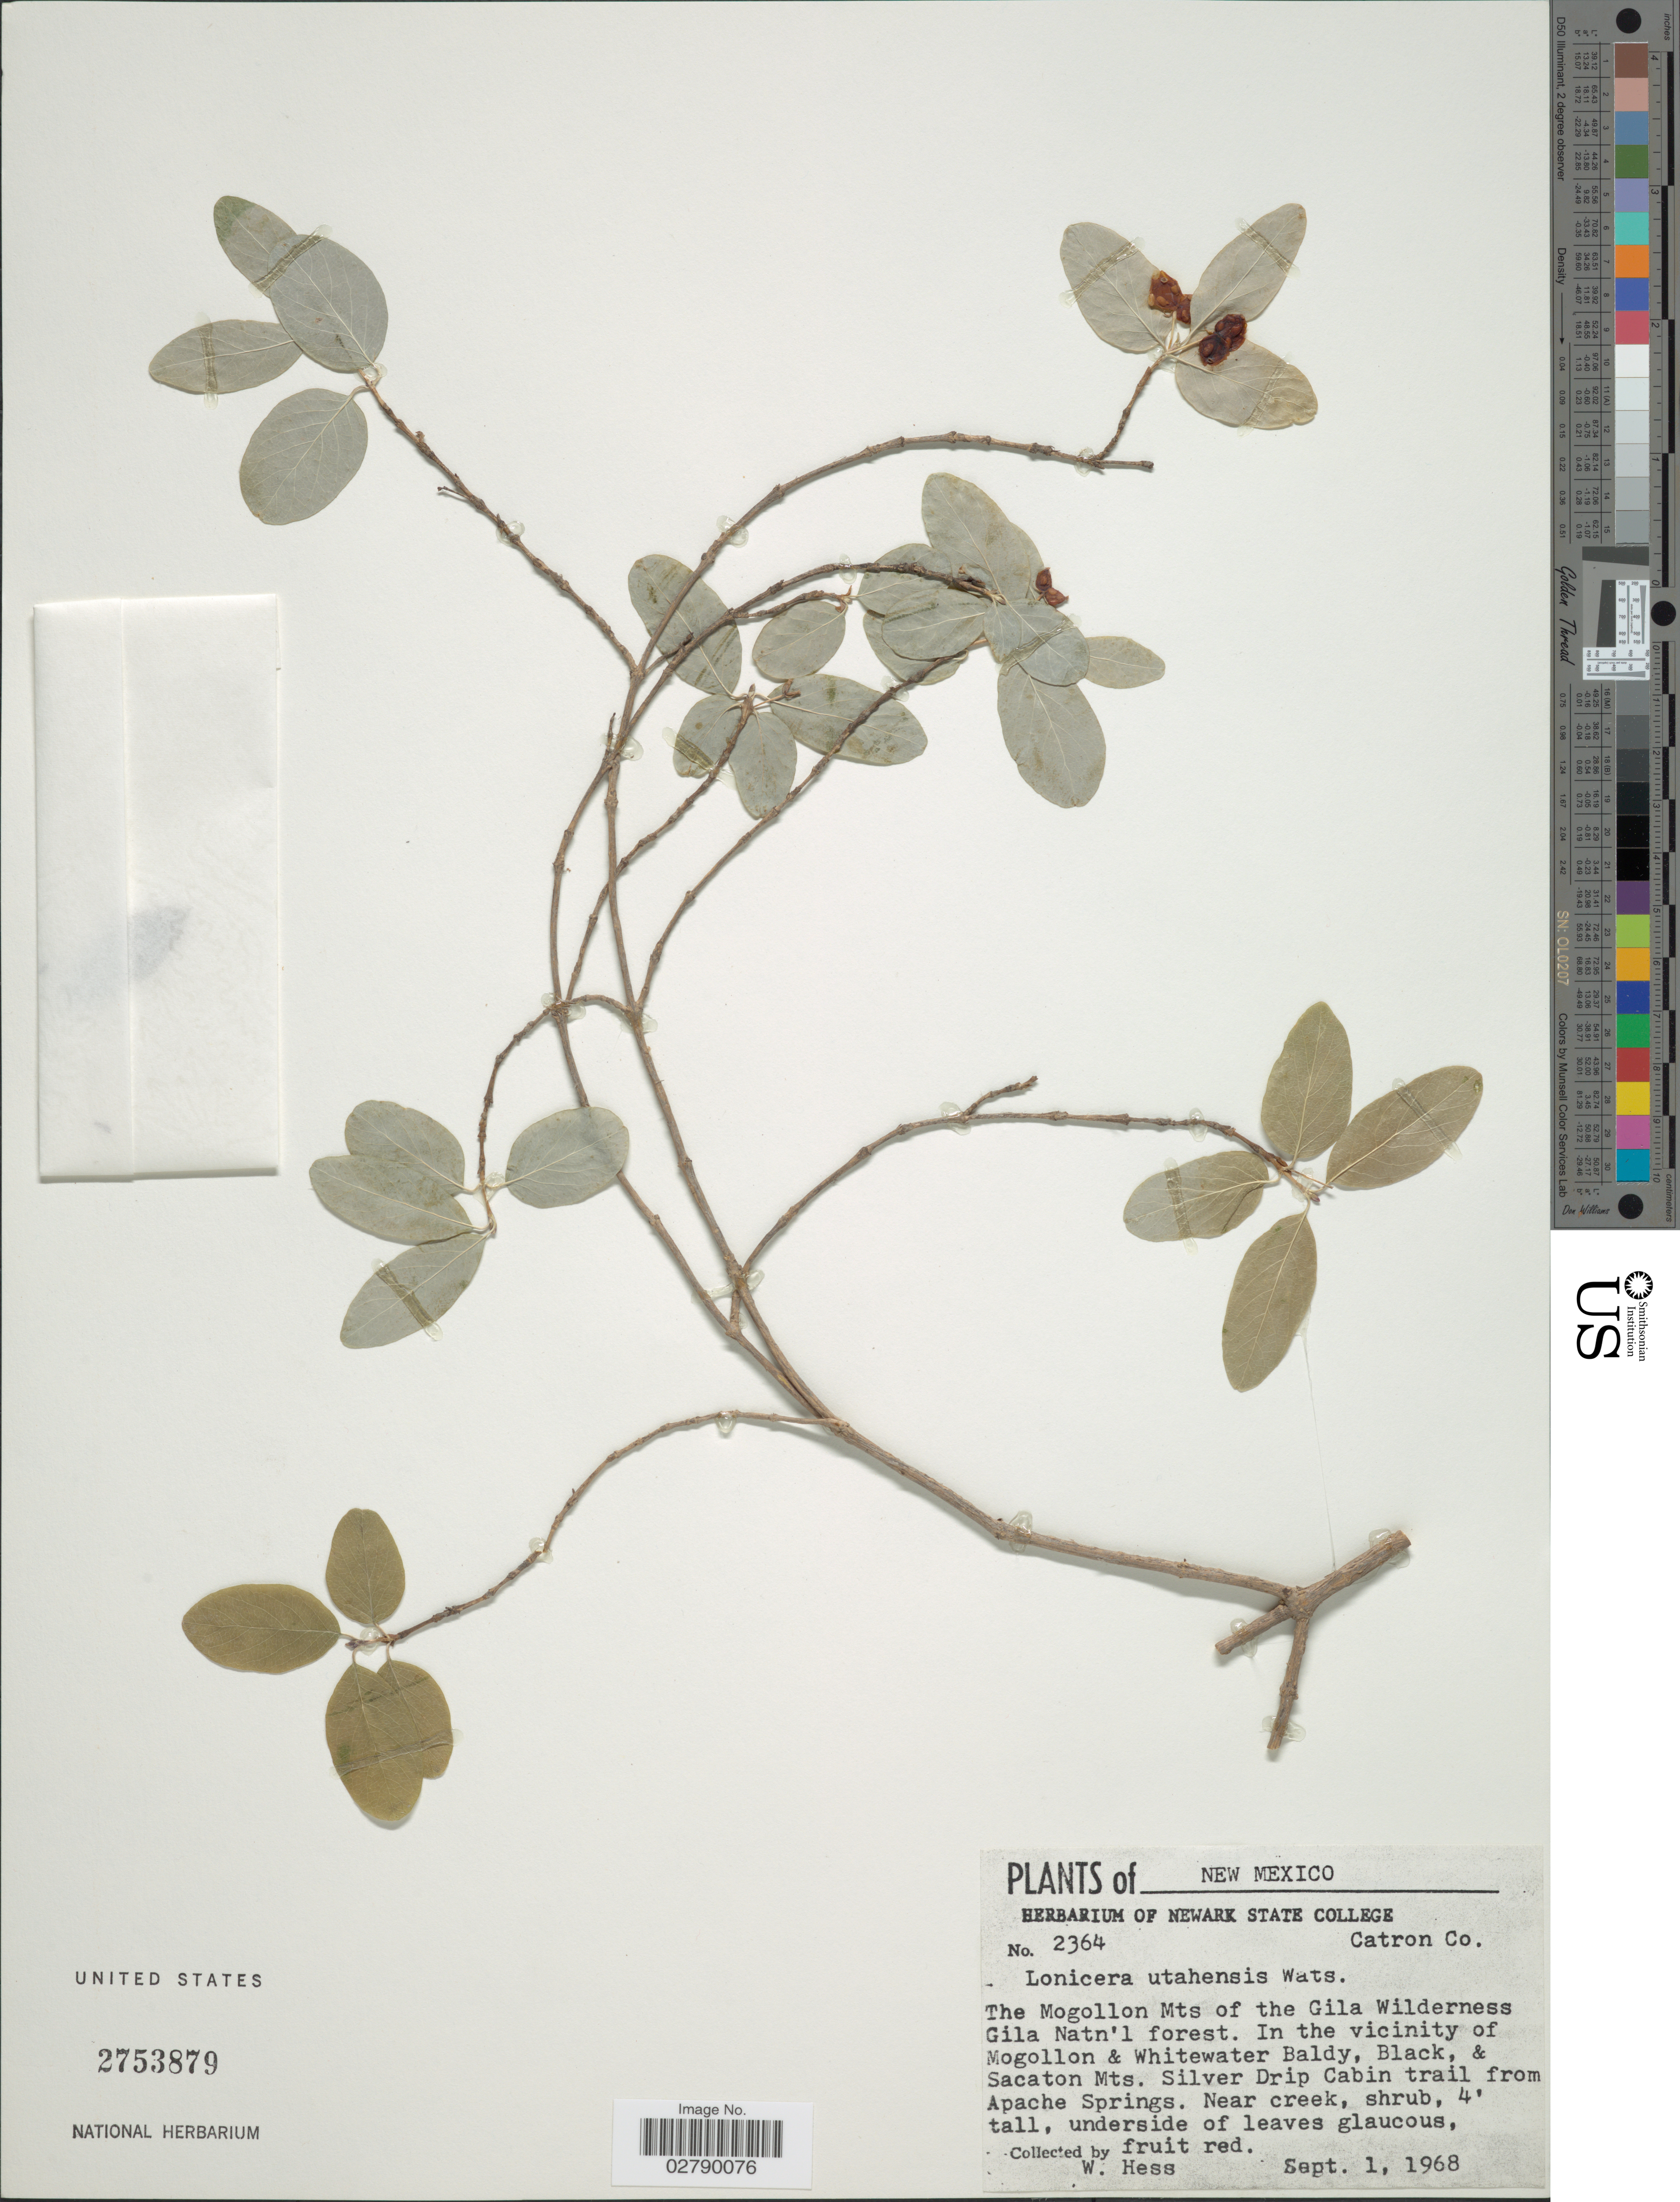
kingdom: Plantae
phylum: Tracheophyta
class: Magnoliopsida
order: Dipsacales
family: Caprifoliaceae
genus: Lonicera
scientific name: Lonicera utahensis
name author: S. Watson in C. King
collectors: W. Hess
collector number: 2364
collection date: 1968-09-01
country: United States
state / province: New Mexico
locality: Catron Co. The Mogollon Mts of the Gila Wilderness Gila Natn'l forest. In the vicinity of Mogollon & Whitewater Baldy, Black, & Sacaton Mts. Silver Drip Cabin trail from Apache Springs.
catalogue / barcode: US 2753879